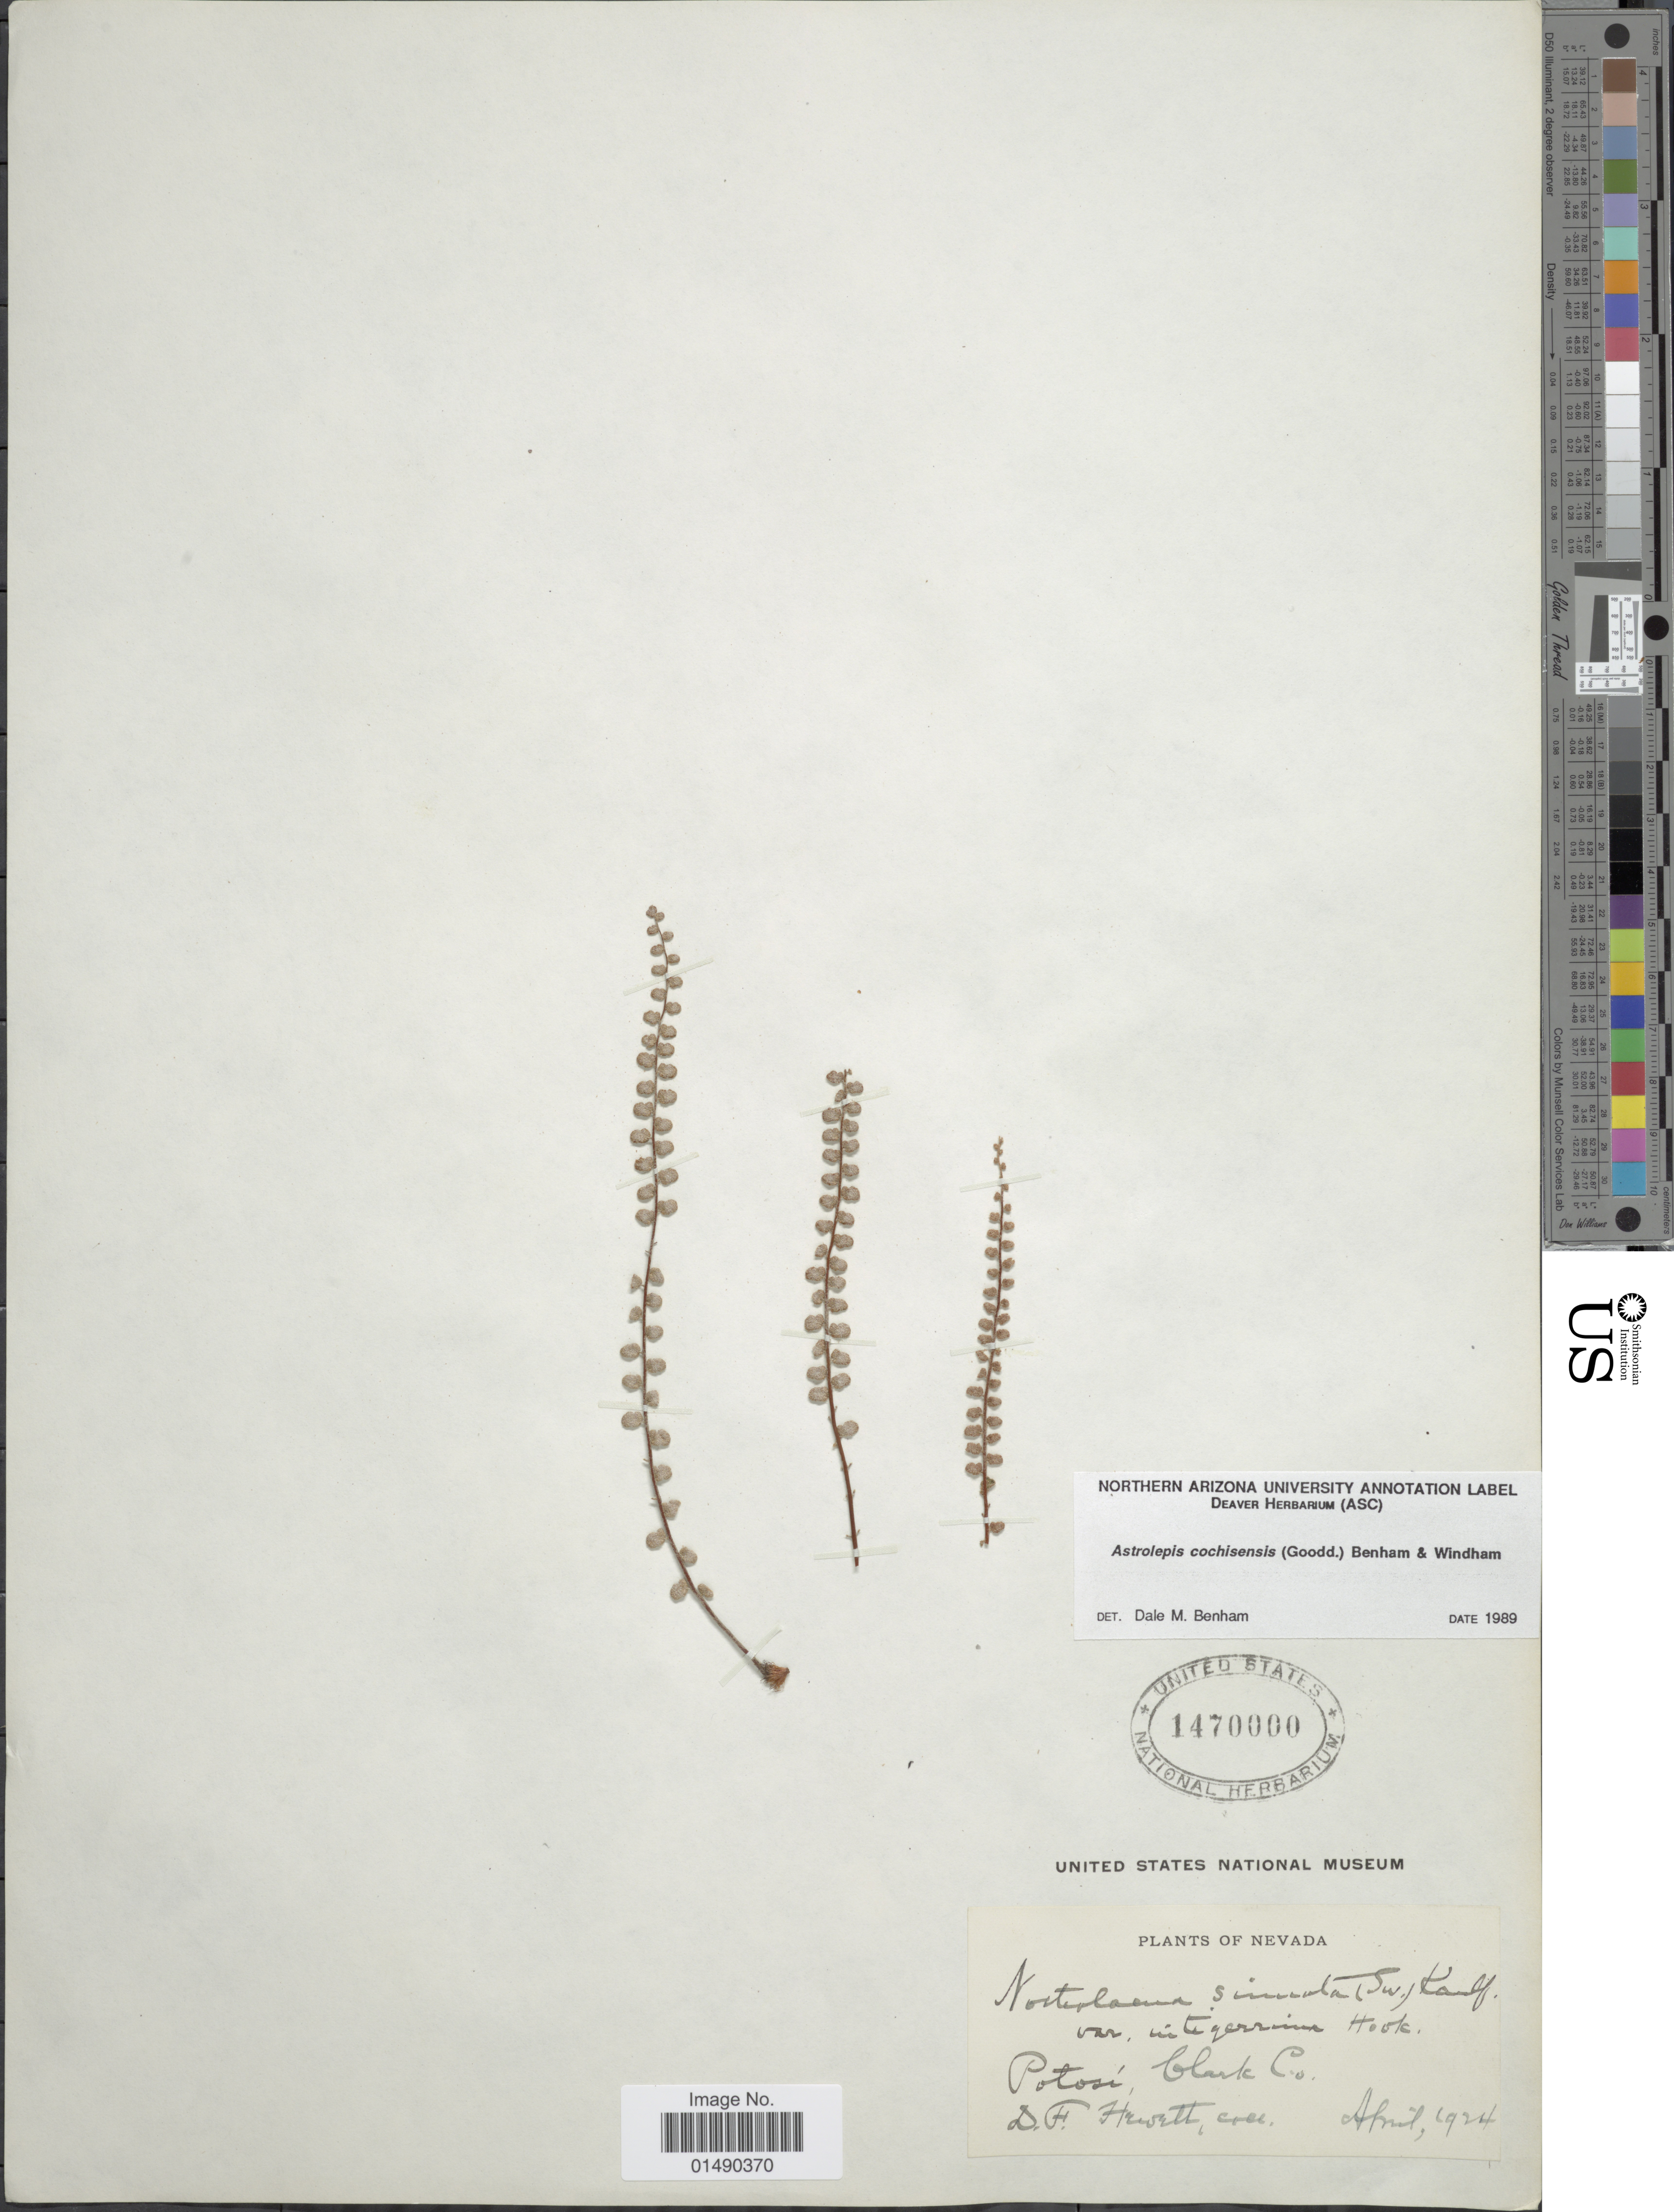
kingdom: Plantae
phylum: Tracheophyta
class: Polypodiopsida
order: Polypodiales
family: Pteridaceae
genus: Astrolepis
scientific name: Astrolepis cochisensis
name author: (C.O. Goodd.) D.M. Benham & Windham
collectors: D. Hewett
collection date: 1924-04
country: United States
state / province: Nevada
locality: Potosi, blark Co.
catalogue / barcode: US 1470000